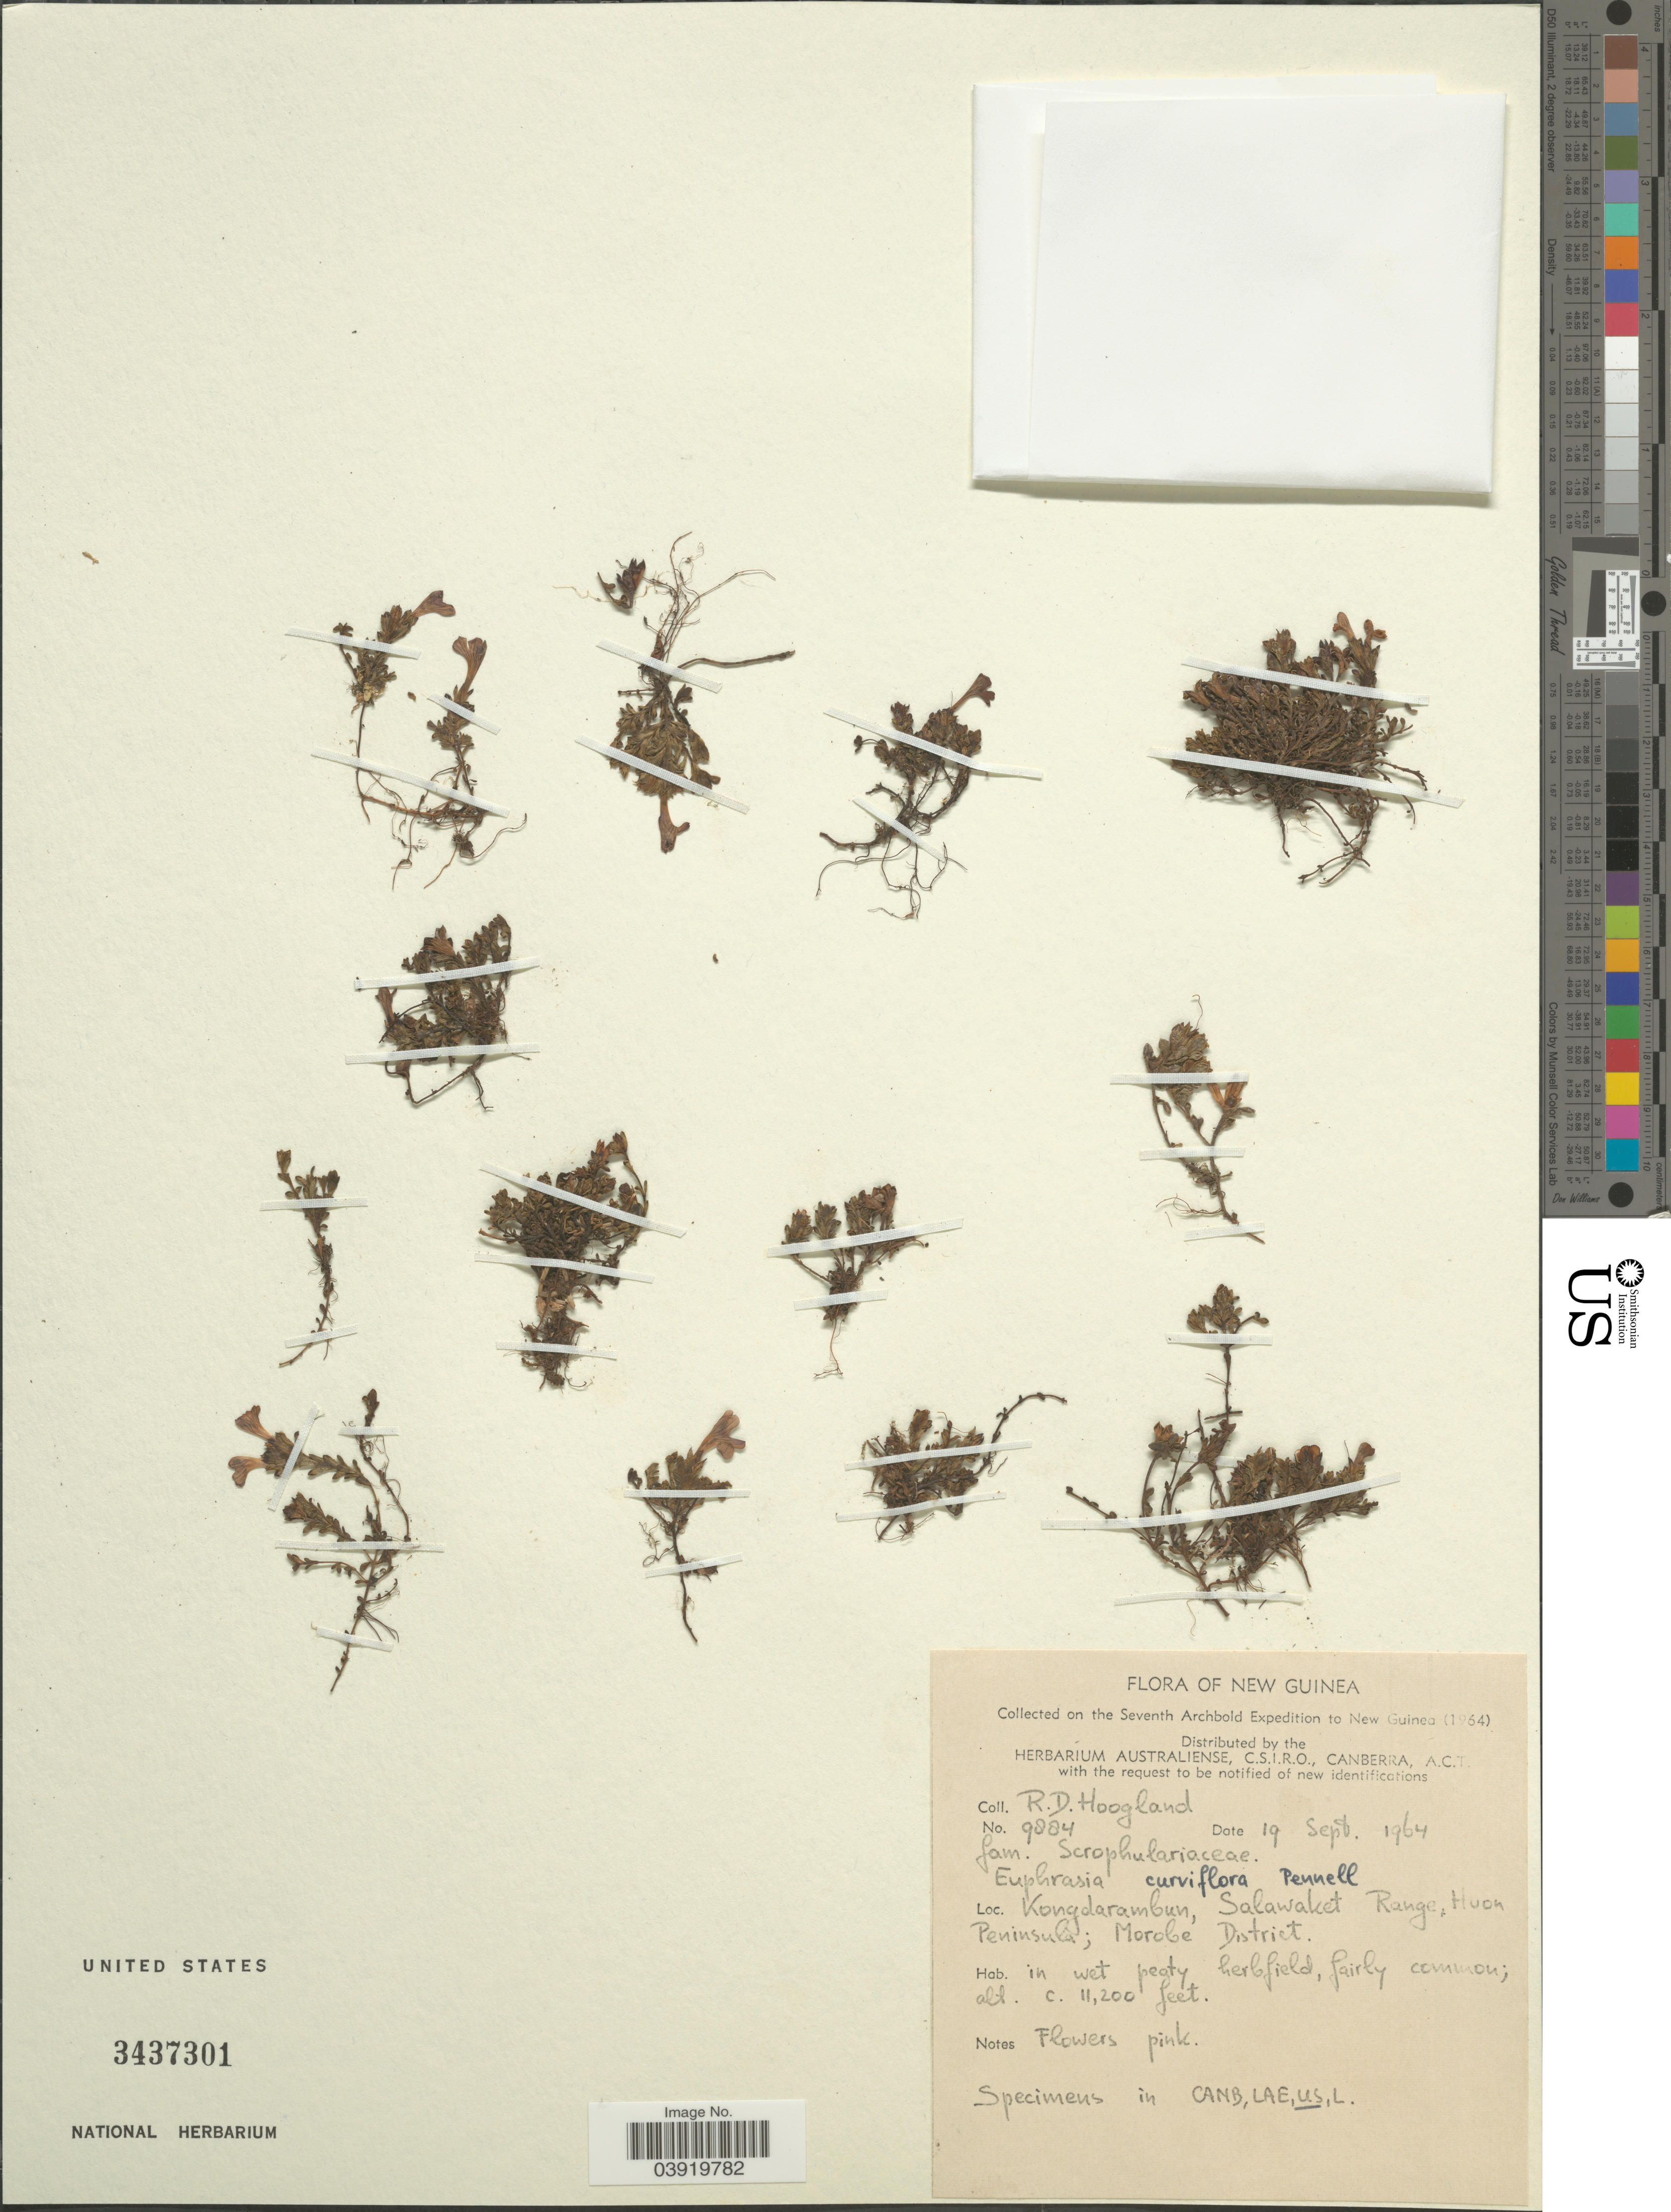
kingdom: Plantae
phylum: Tracheophyta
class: Magnoliopsida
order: Lamiales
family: Orobanchaceae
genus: Euphrasia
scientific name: Euphrasia curviflora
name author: Pennell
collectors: R. D. Hoogland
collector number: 9884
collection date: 1964-09-19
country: Papua New Guinea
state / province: Morobe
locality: New Guinea. Kongdarambun, Salawaket Range, Huon Peninsula; Morobe District.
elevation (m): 3414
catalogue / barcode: US 3437301